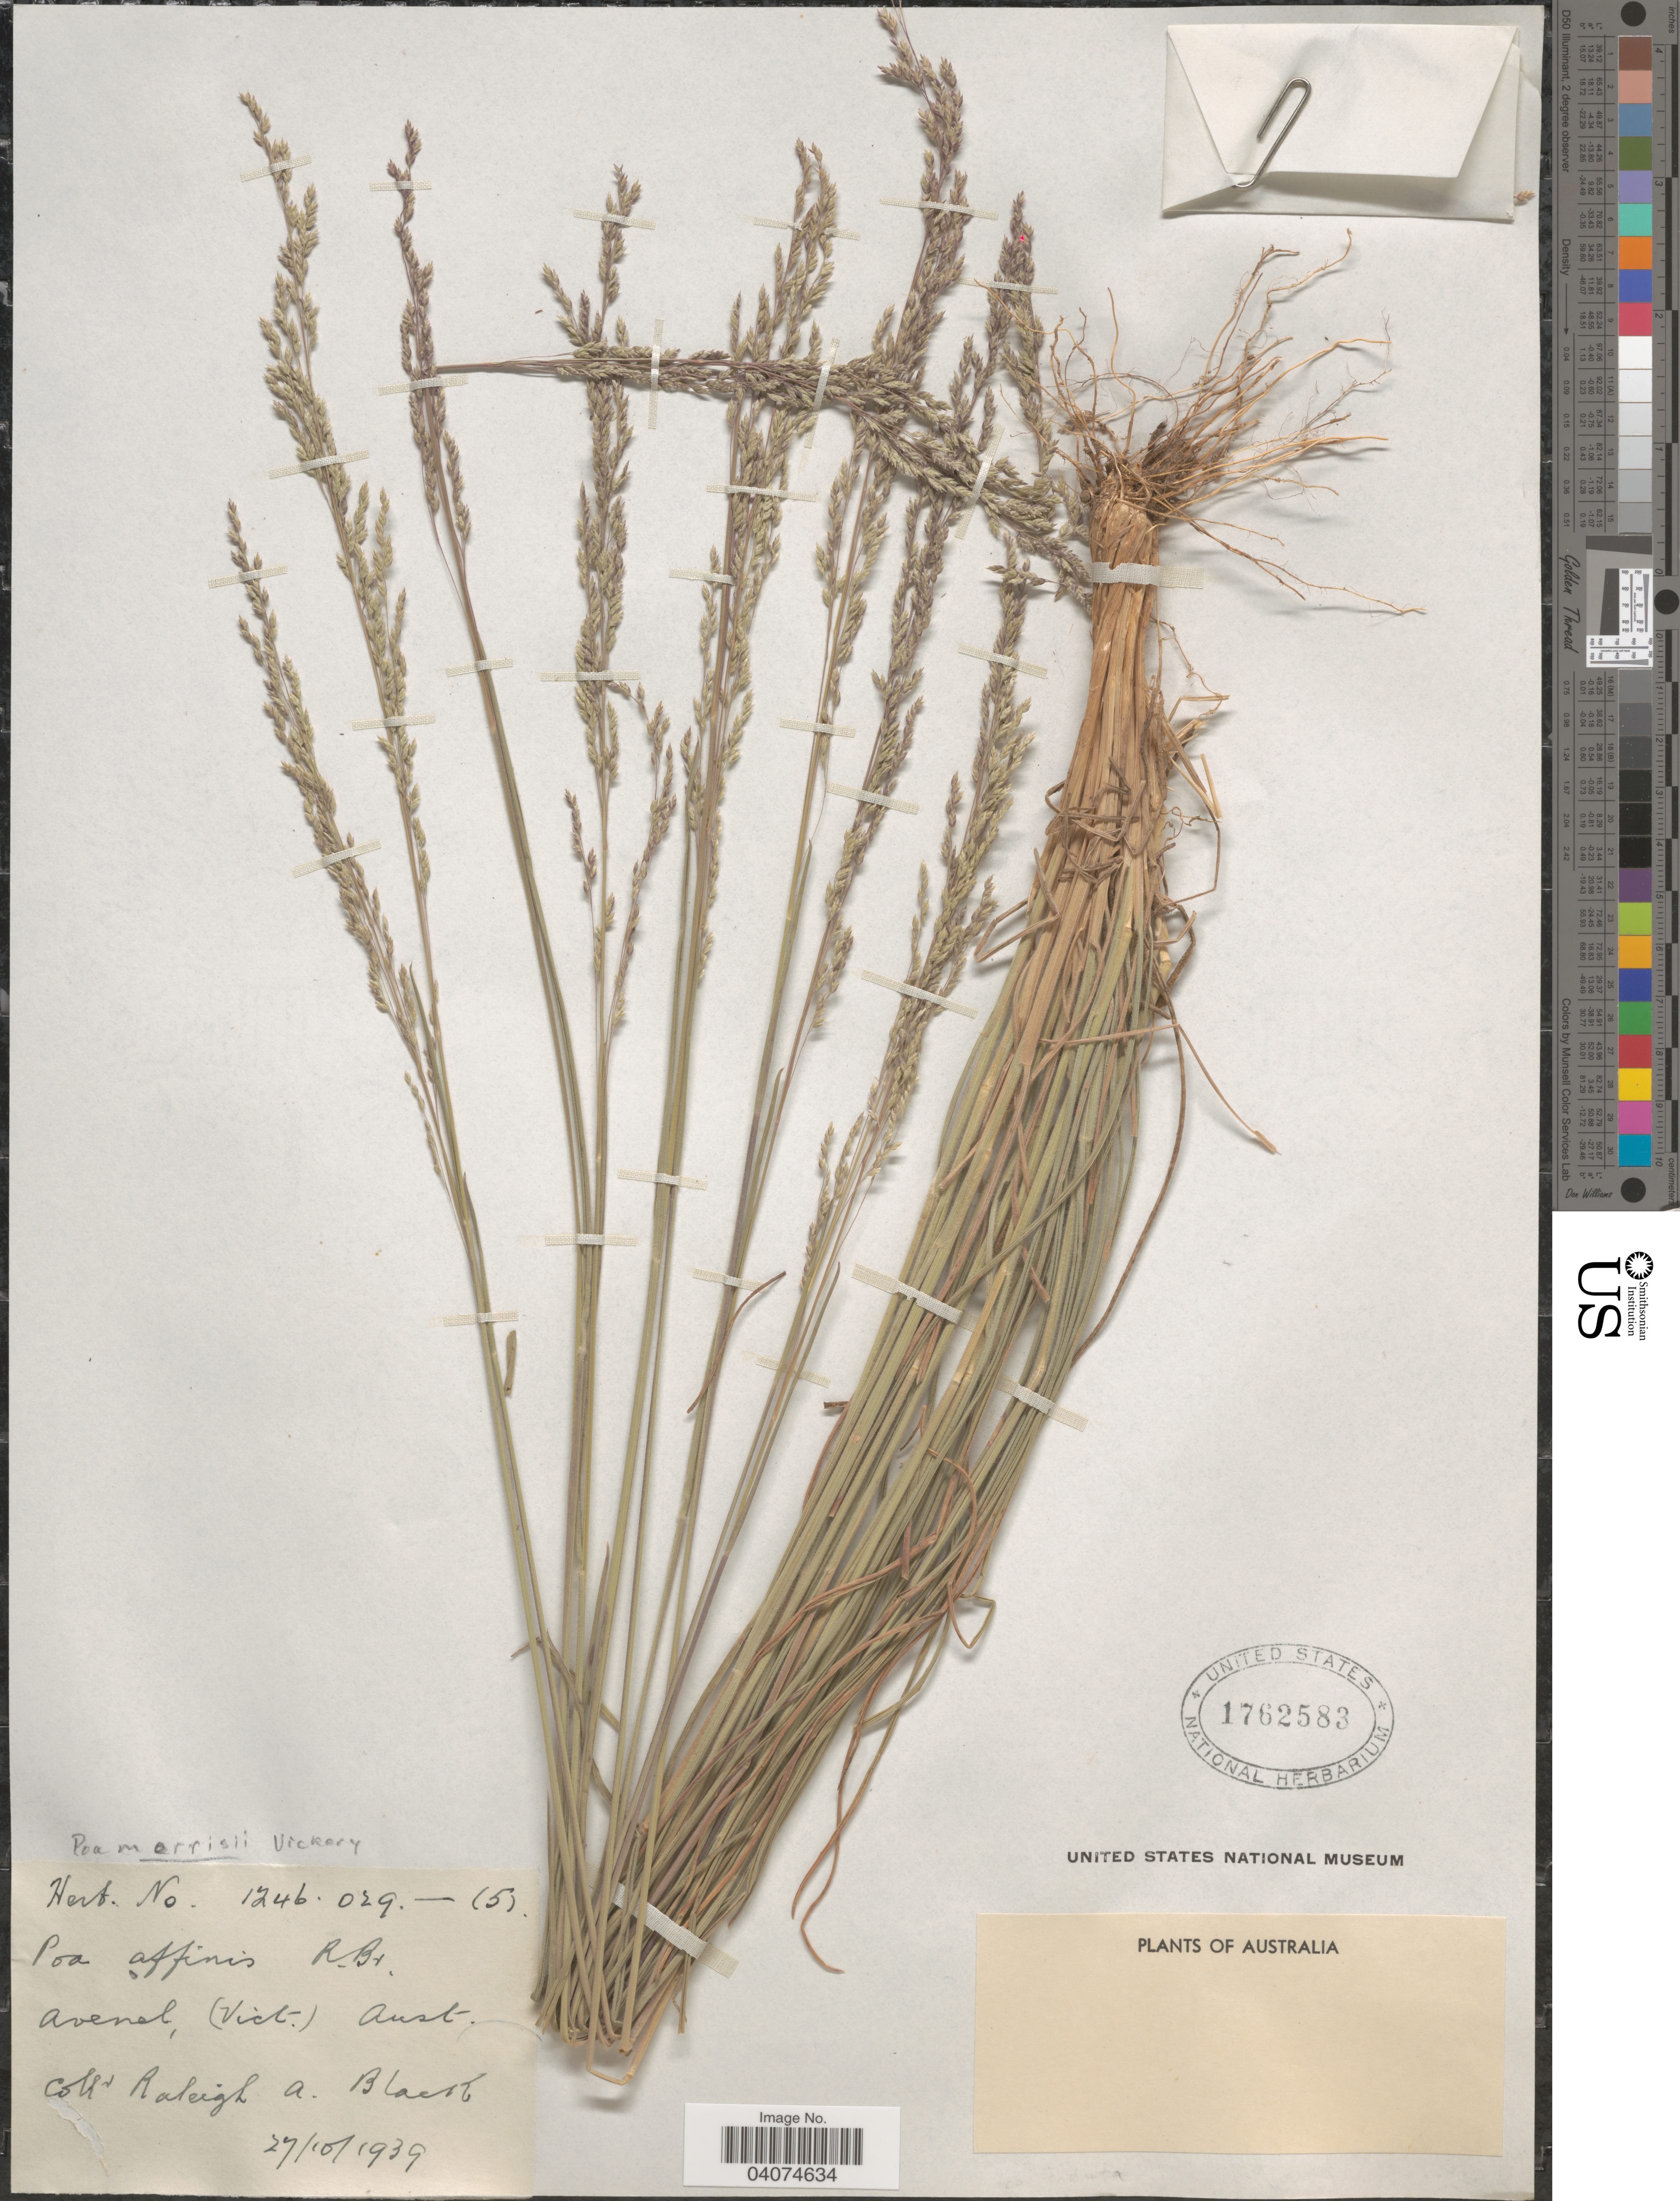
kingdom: Plantae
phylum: Tracheophyta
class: Liliopsida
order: Poales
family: Poaceae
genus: Poa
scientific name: Poa morrisii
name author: Vickery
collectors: R. A. Black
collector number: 1246.029-(5)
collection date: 1939-10-27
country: Australia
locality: Avenel, (Vict.).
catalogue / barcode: US 1762583